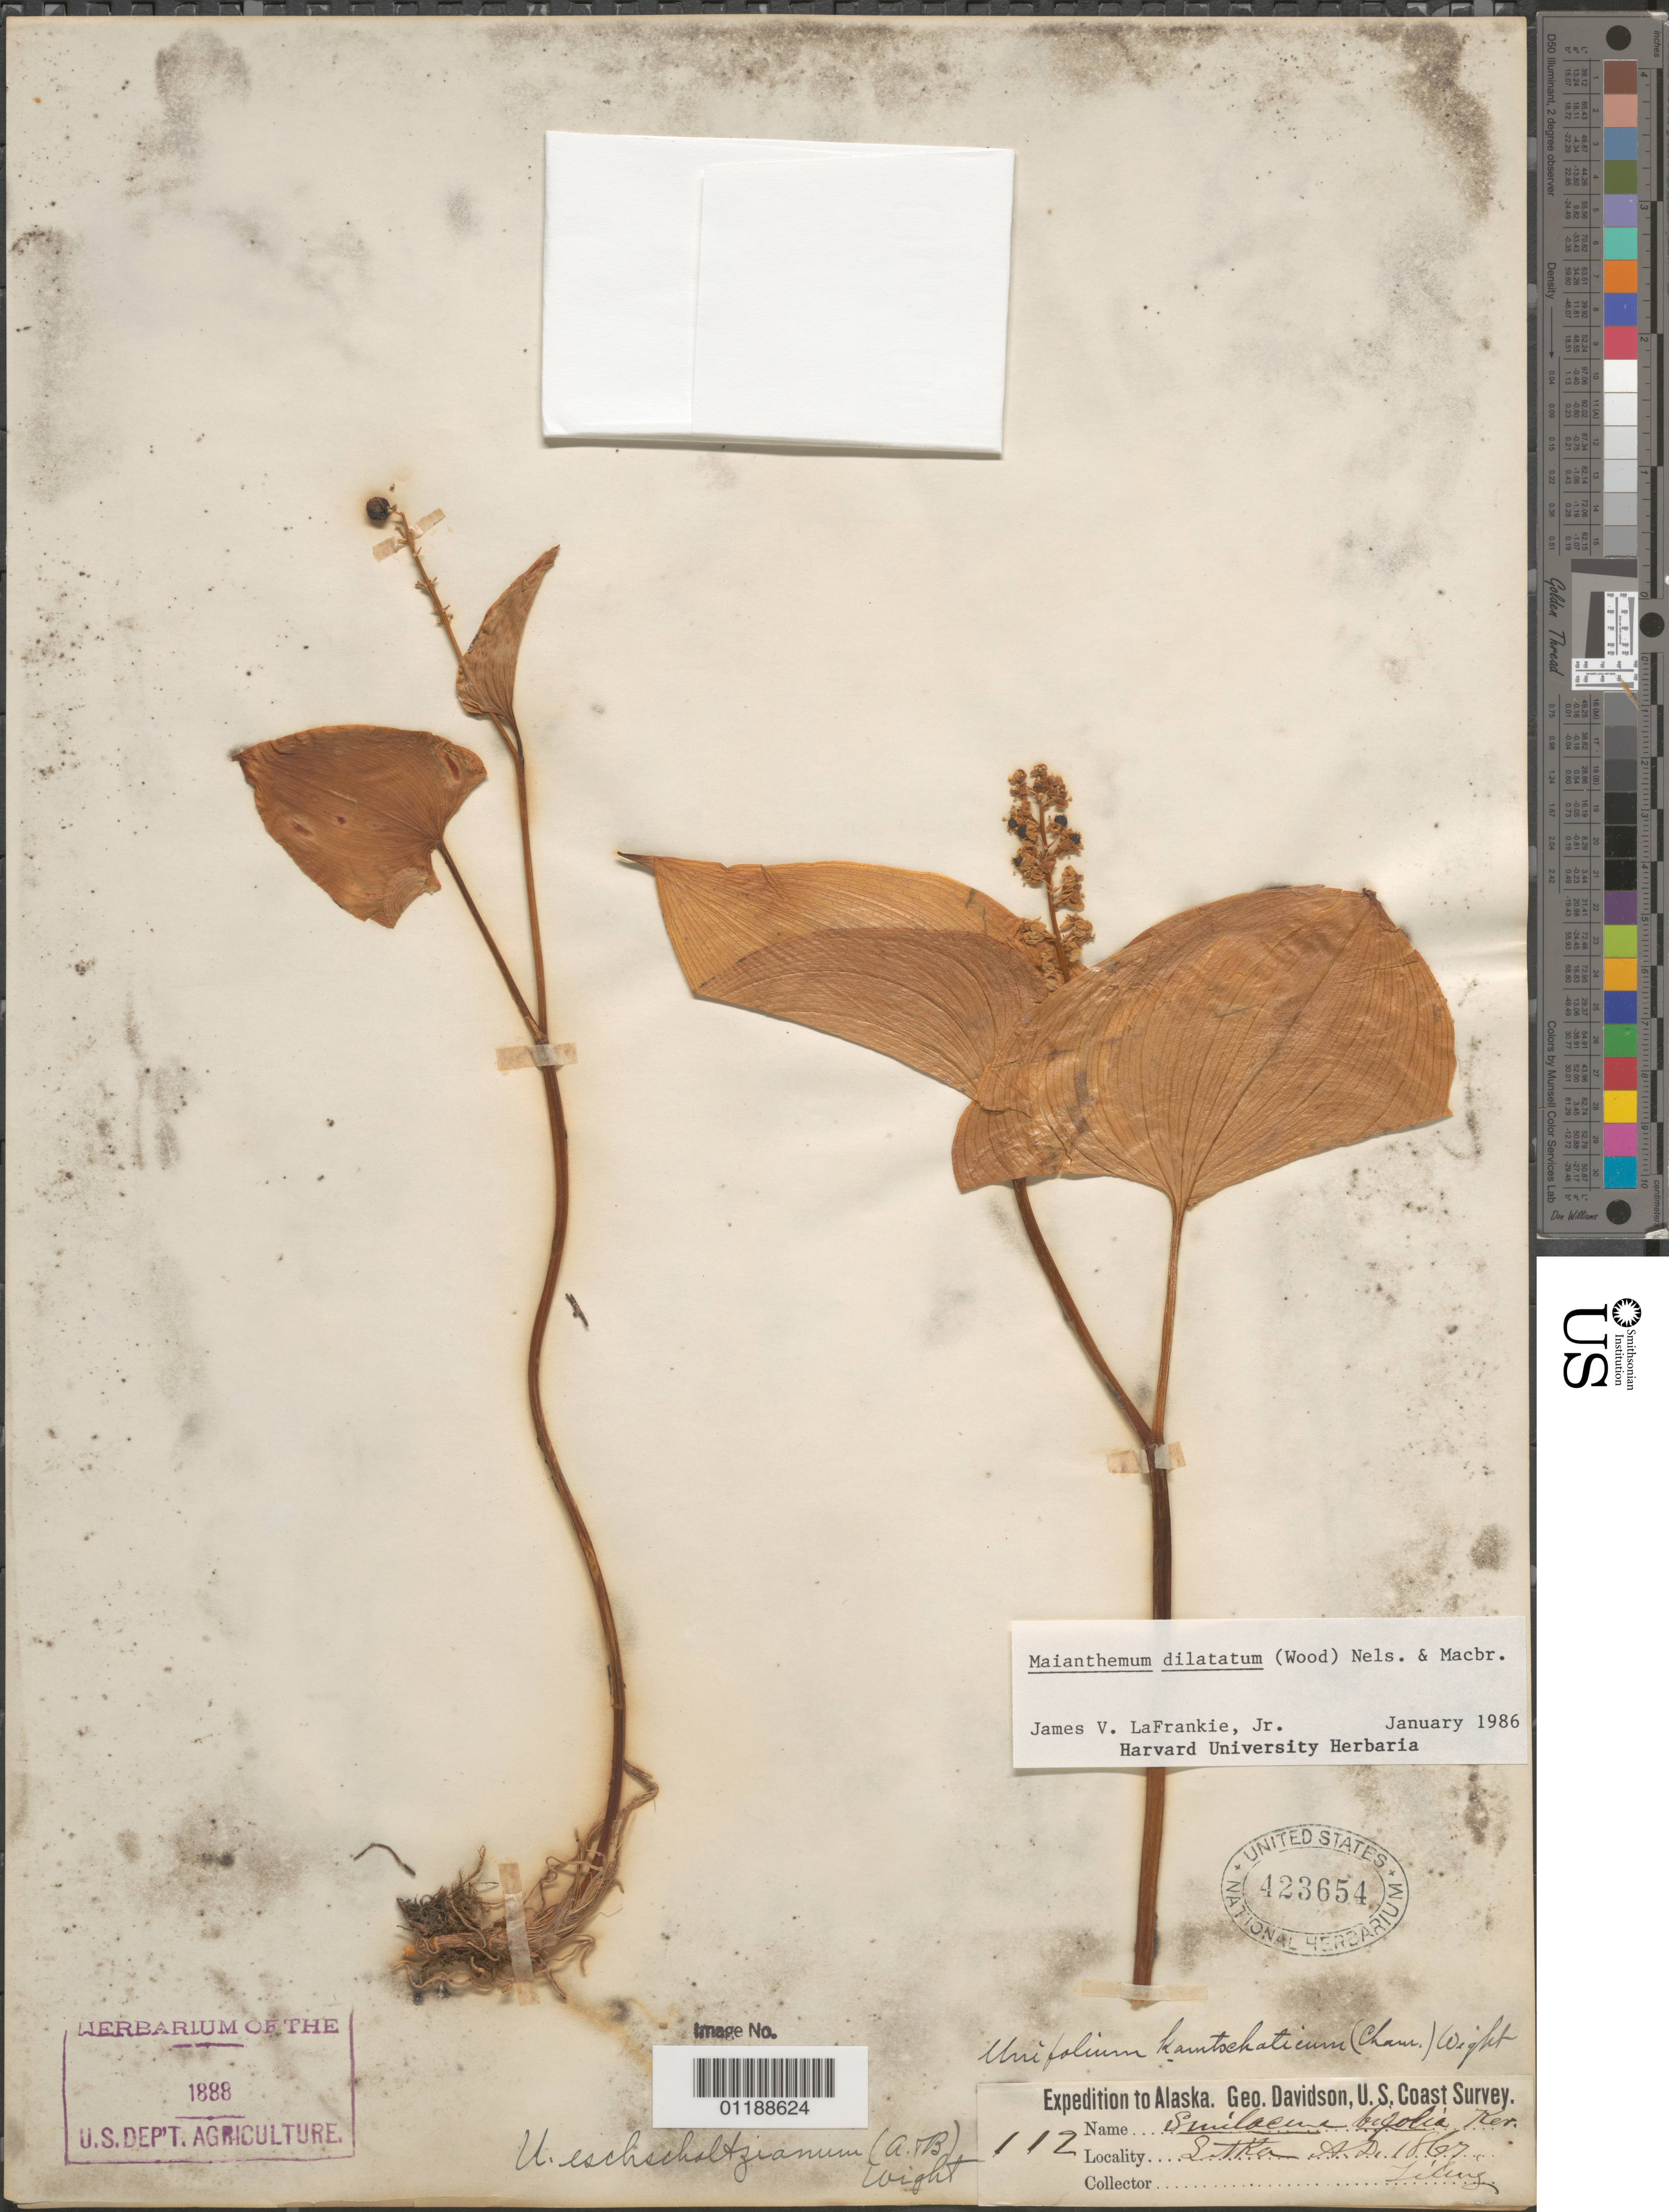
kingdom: Plantae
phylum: Tracheophyta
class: Liliopsida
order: Asparagales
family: Asparagaceae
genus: Maianthemum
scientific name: Maianthemum dilatatum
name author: (Alph. Wood) A. Nelson & J.F. Macbr.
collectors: H .S. T. Tiling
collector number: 112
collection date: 1867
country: United States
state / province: Alaska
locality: Sitka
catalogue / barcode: US 423654